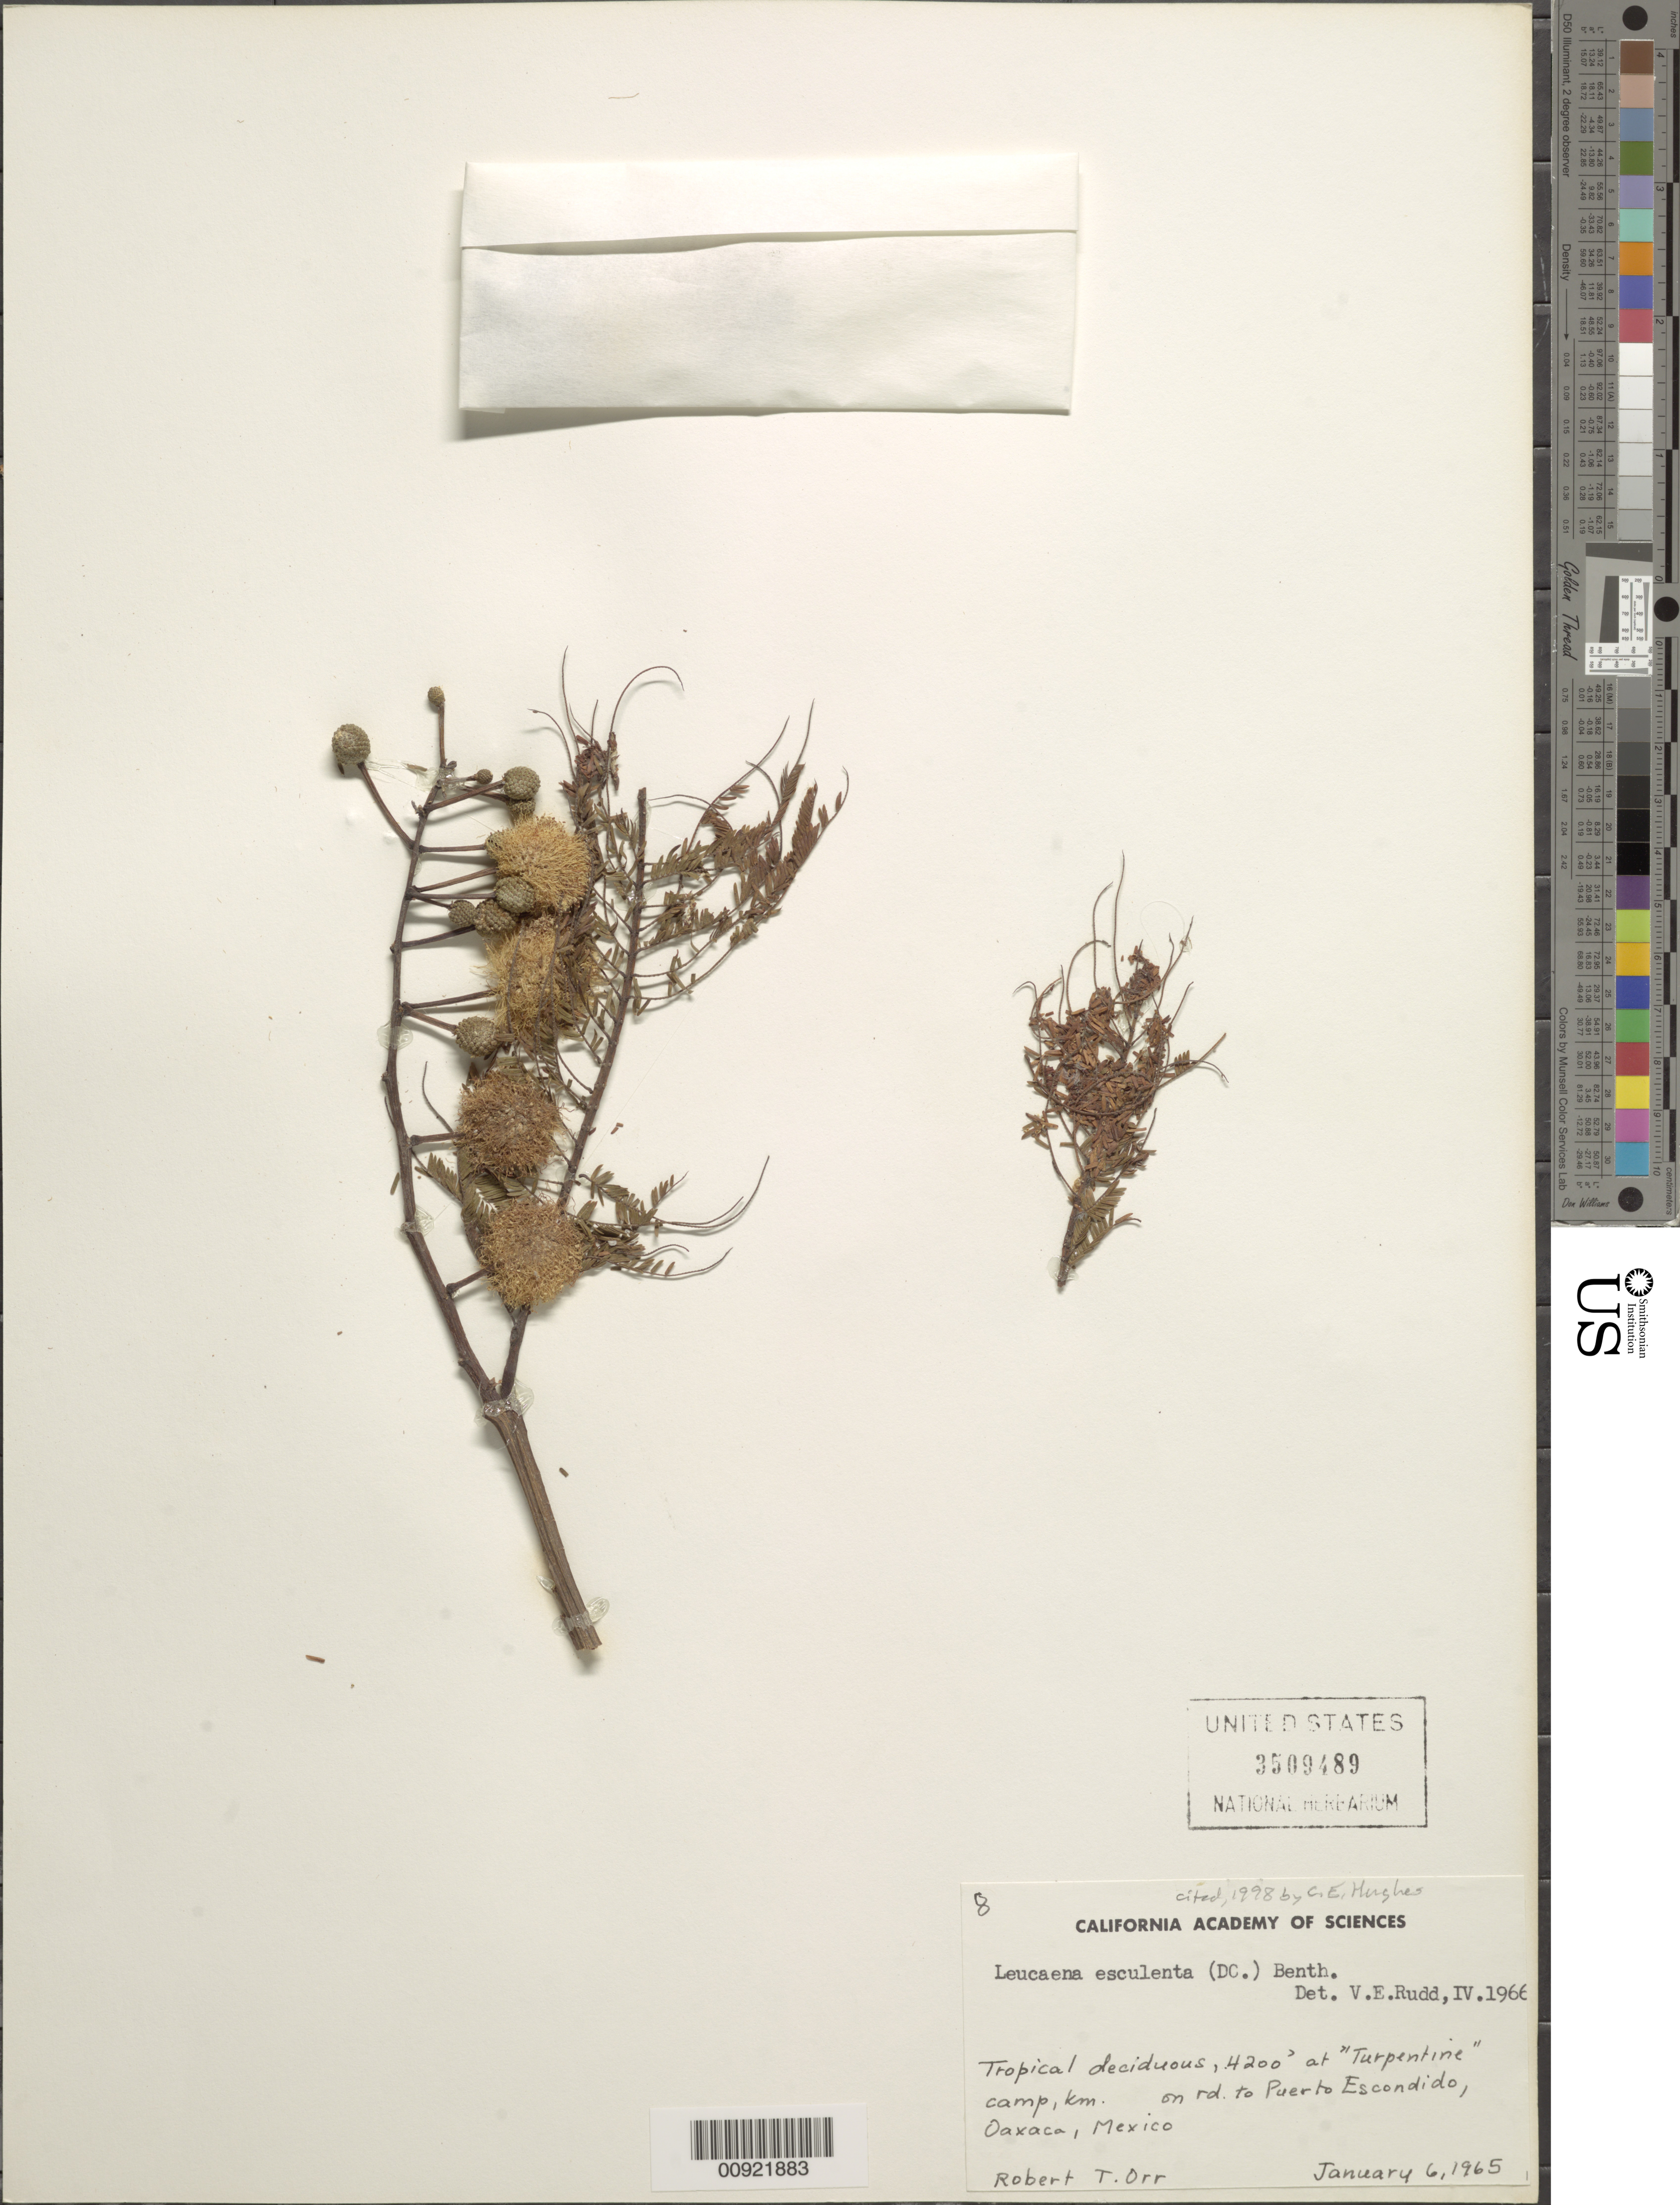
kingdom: Plantae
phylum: Tracheophyta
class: Magnoliopsida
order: Fabales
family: Fabaceae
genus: Leucaena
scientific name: Leucaena esculenta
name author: (Moc. & Sessé ex DC.) Benth.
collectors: Orr, R. T.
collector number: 8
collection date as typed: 06 Jan 1965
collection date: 1965-01-06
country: Mexico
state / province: Oaxaca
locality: At "Turpentine" camp, km. on road to Puerto Escondido, Oaxaca.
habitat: Tropical deciduous.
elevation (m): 1280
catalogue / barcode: US 3509489